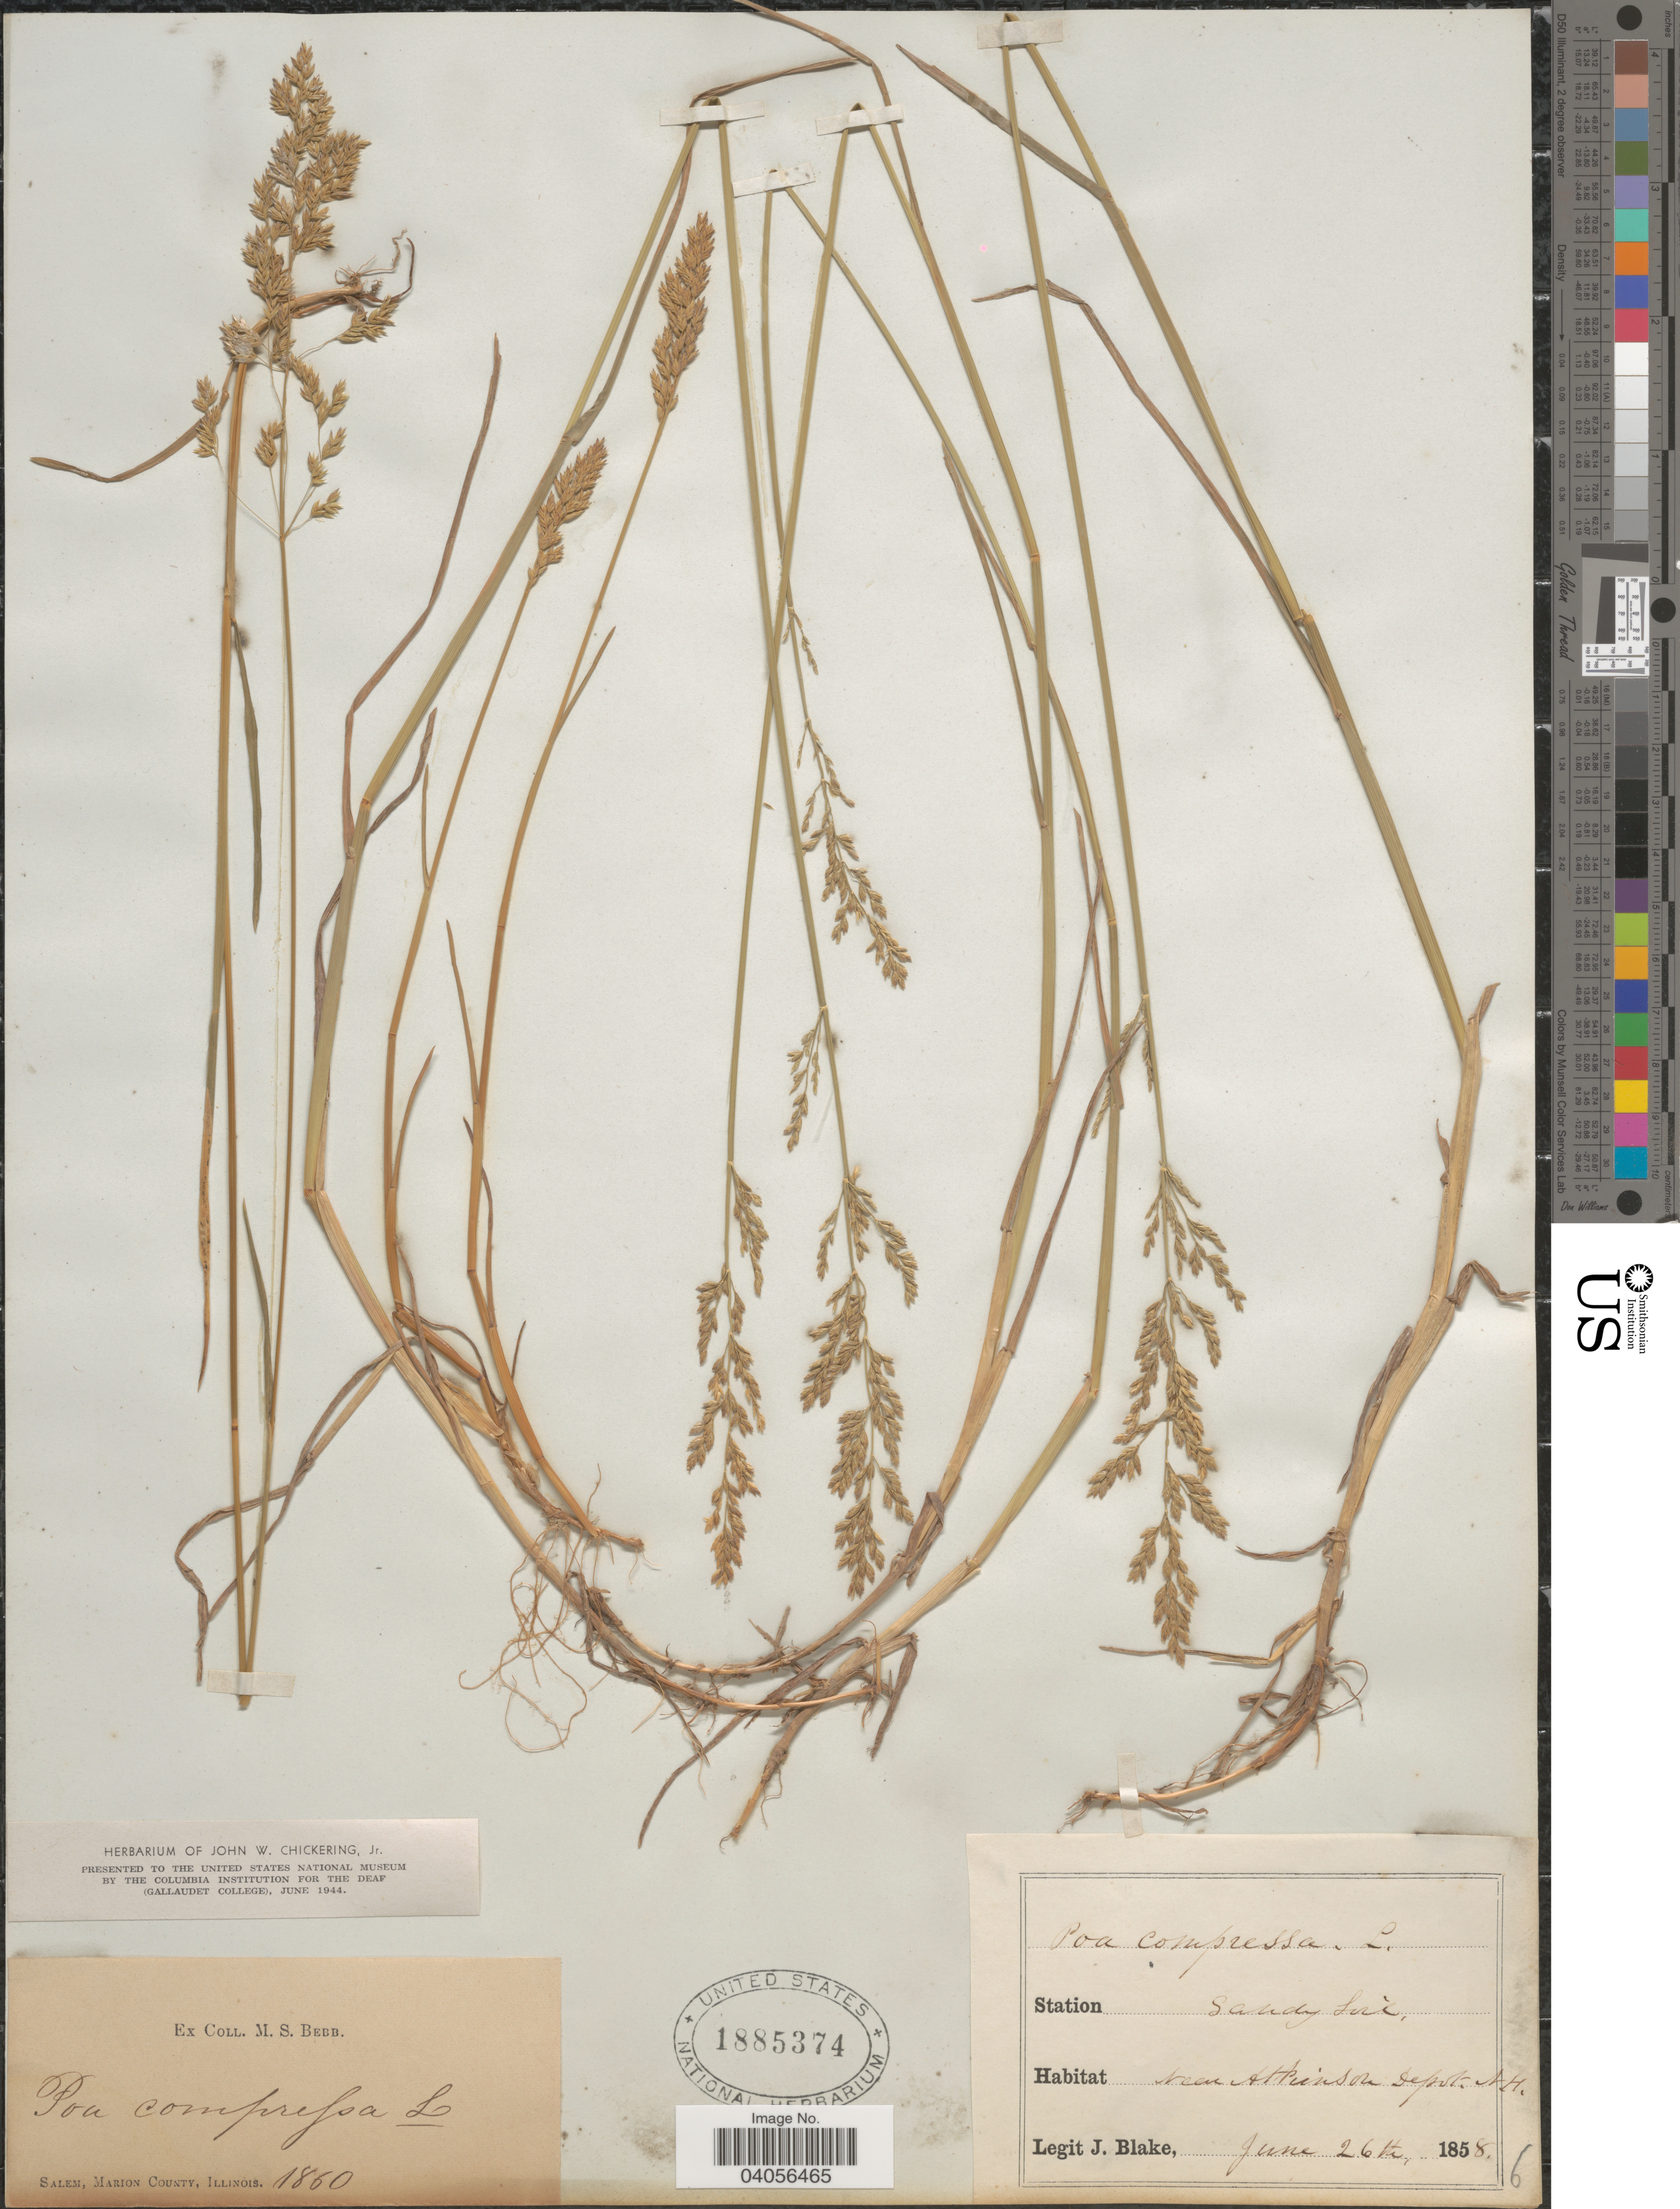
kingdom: Plantae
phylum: Tracheophyta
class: Liliopsida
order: Poales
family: Poaceae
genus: Poa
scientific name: Poa compressa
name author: L.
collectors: J. Blake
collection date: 1858-06-26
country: United States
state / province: New Hampshire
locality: Station Sandy Soil. Near Atkinson Depot.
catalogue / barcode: US 1885374